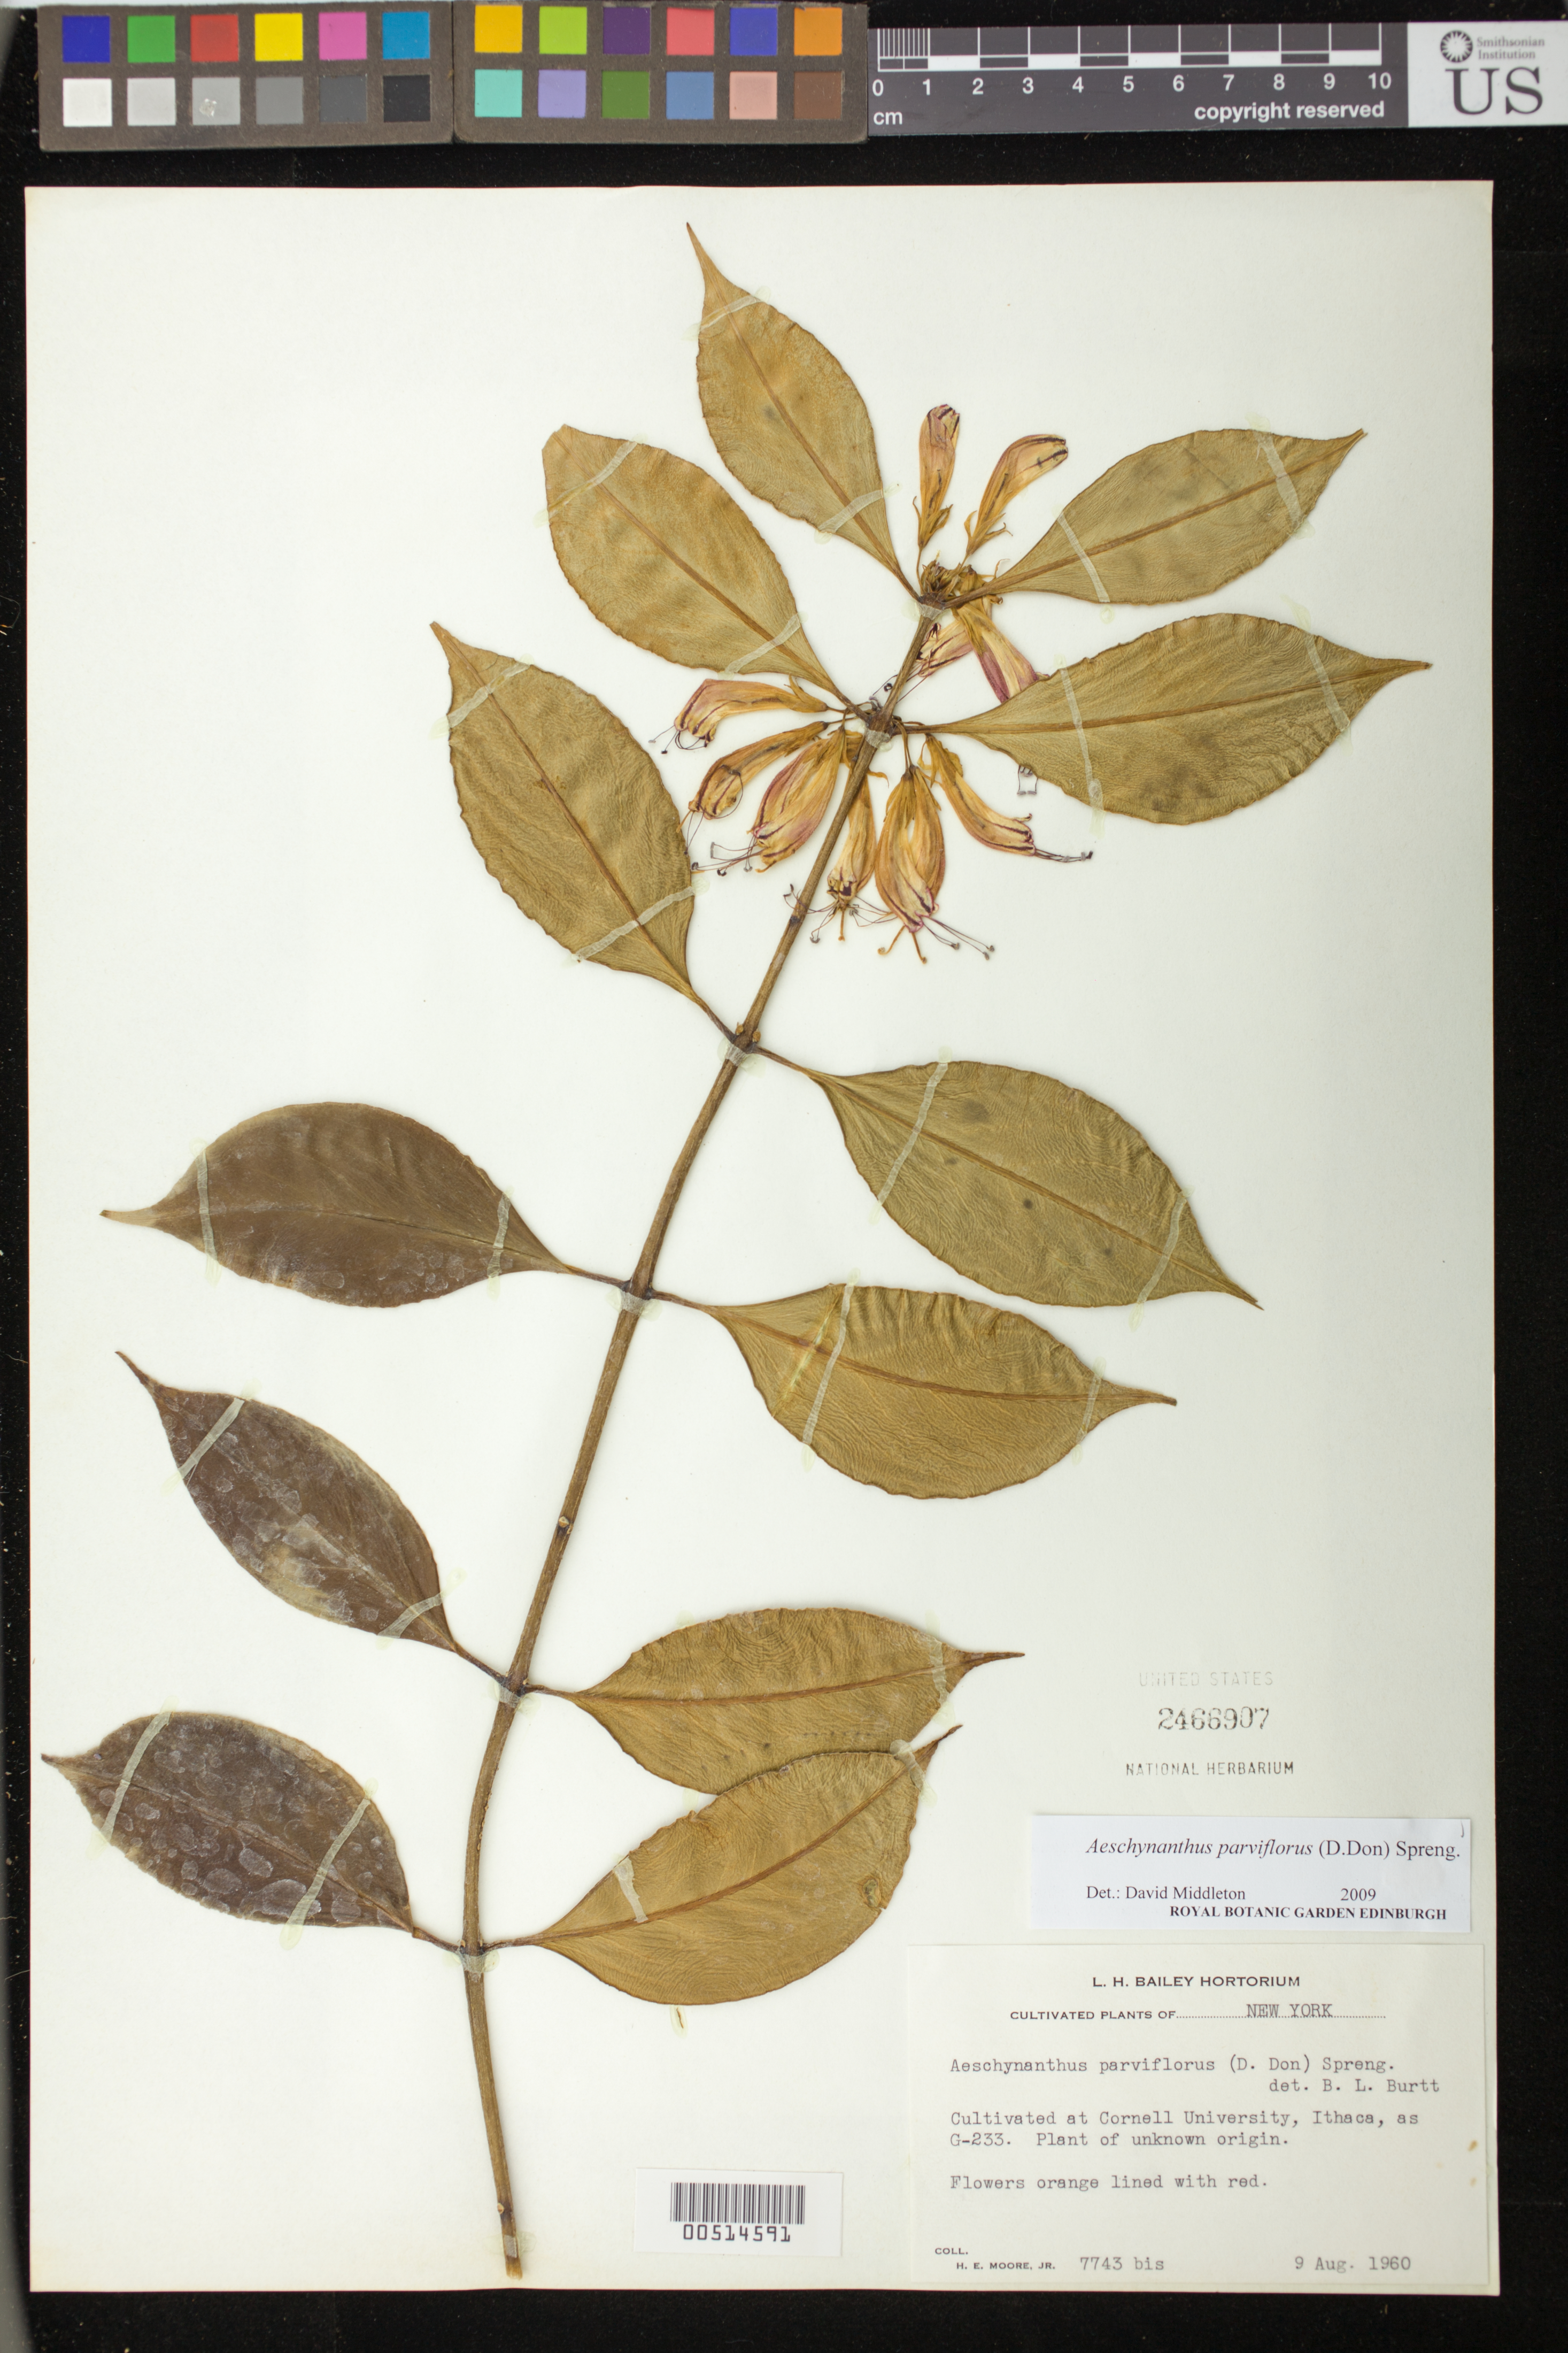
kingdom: Plantae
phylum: Tracheophyta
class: Magnoliopsida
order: Lamiales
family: Gesneriaceae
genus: Aeschynanthus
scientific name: Aeschynanthus parviflorus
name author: (D. Don) Spreng.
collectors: H. E. Moore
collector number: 7743 bis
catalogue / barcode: US 2466907